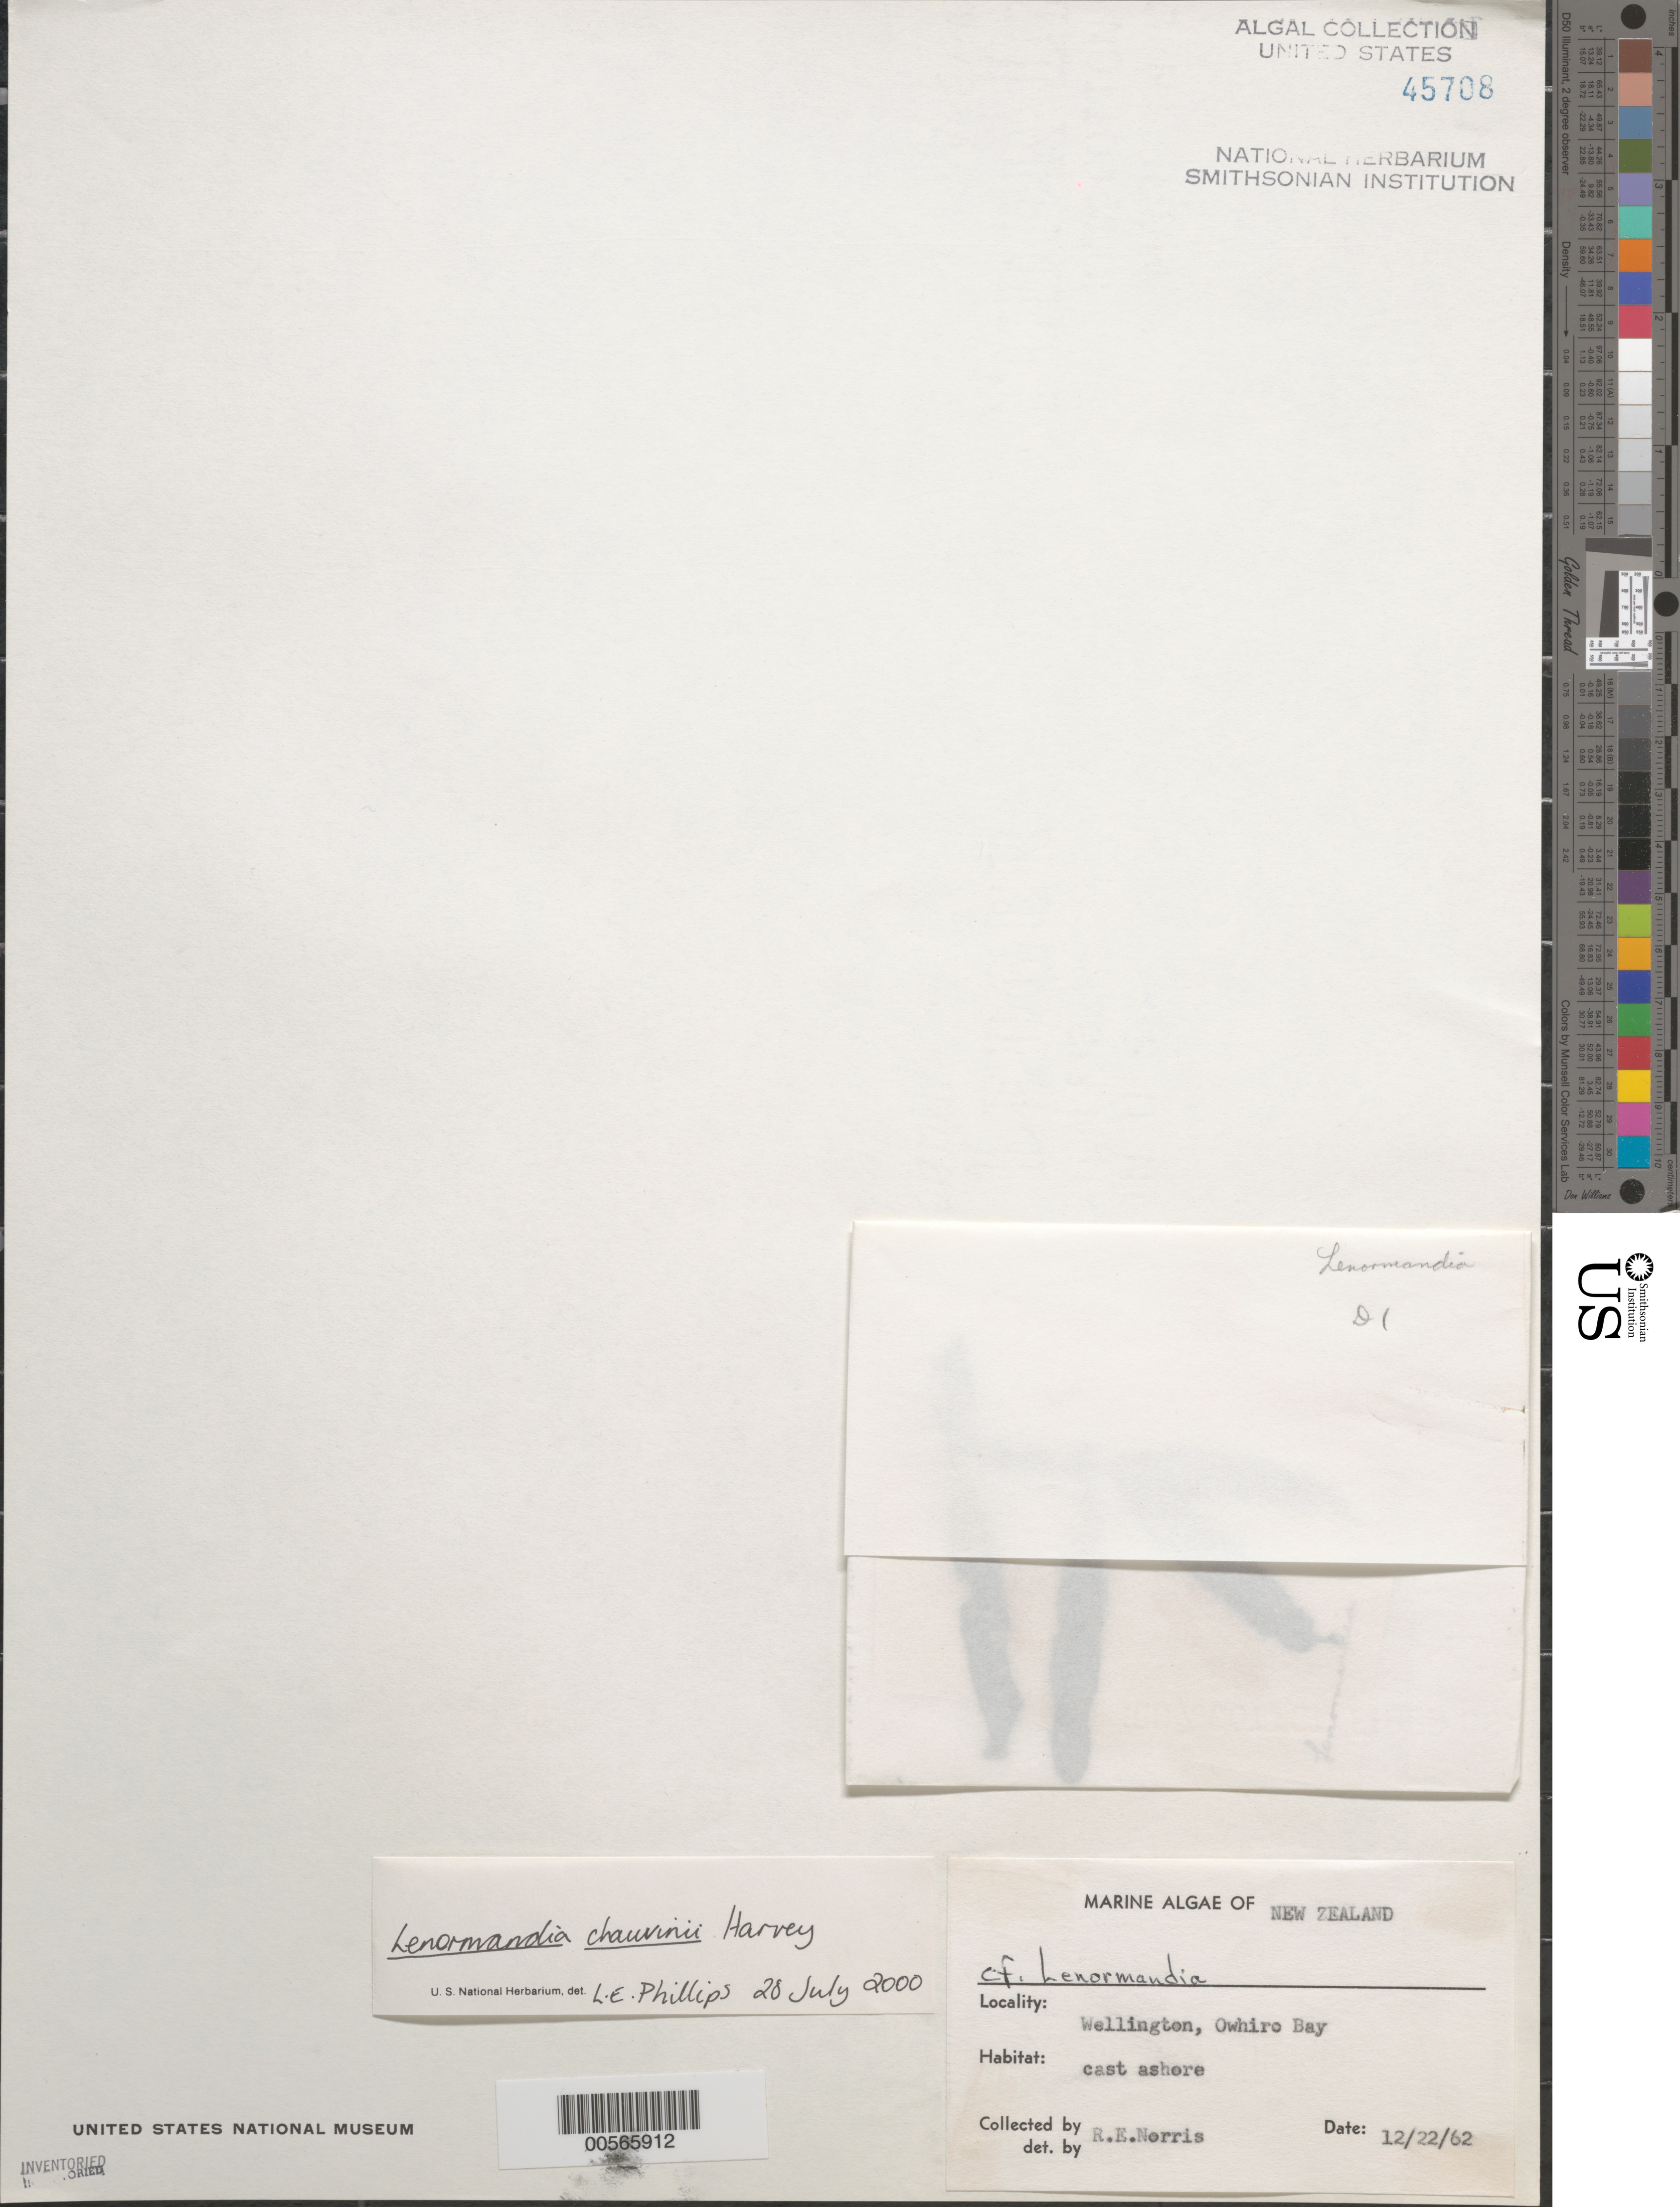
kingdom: Plantae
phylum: Rhodophyta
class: Florideophyceae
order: Ceramiales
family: Rhodomelaceae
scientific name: Lenormandia chauvinii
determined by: Phillips, L. E.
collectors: R. E. Norris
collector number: D1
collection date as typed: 22 Dec 1962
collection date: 1962-12-22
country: New Zealand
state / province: Wellington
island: North Island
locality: Wellington, Owhiro Bay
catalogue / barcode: US 45708